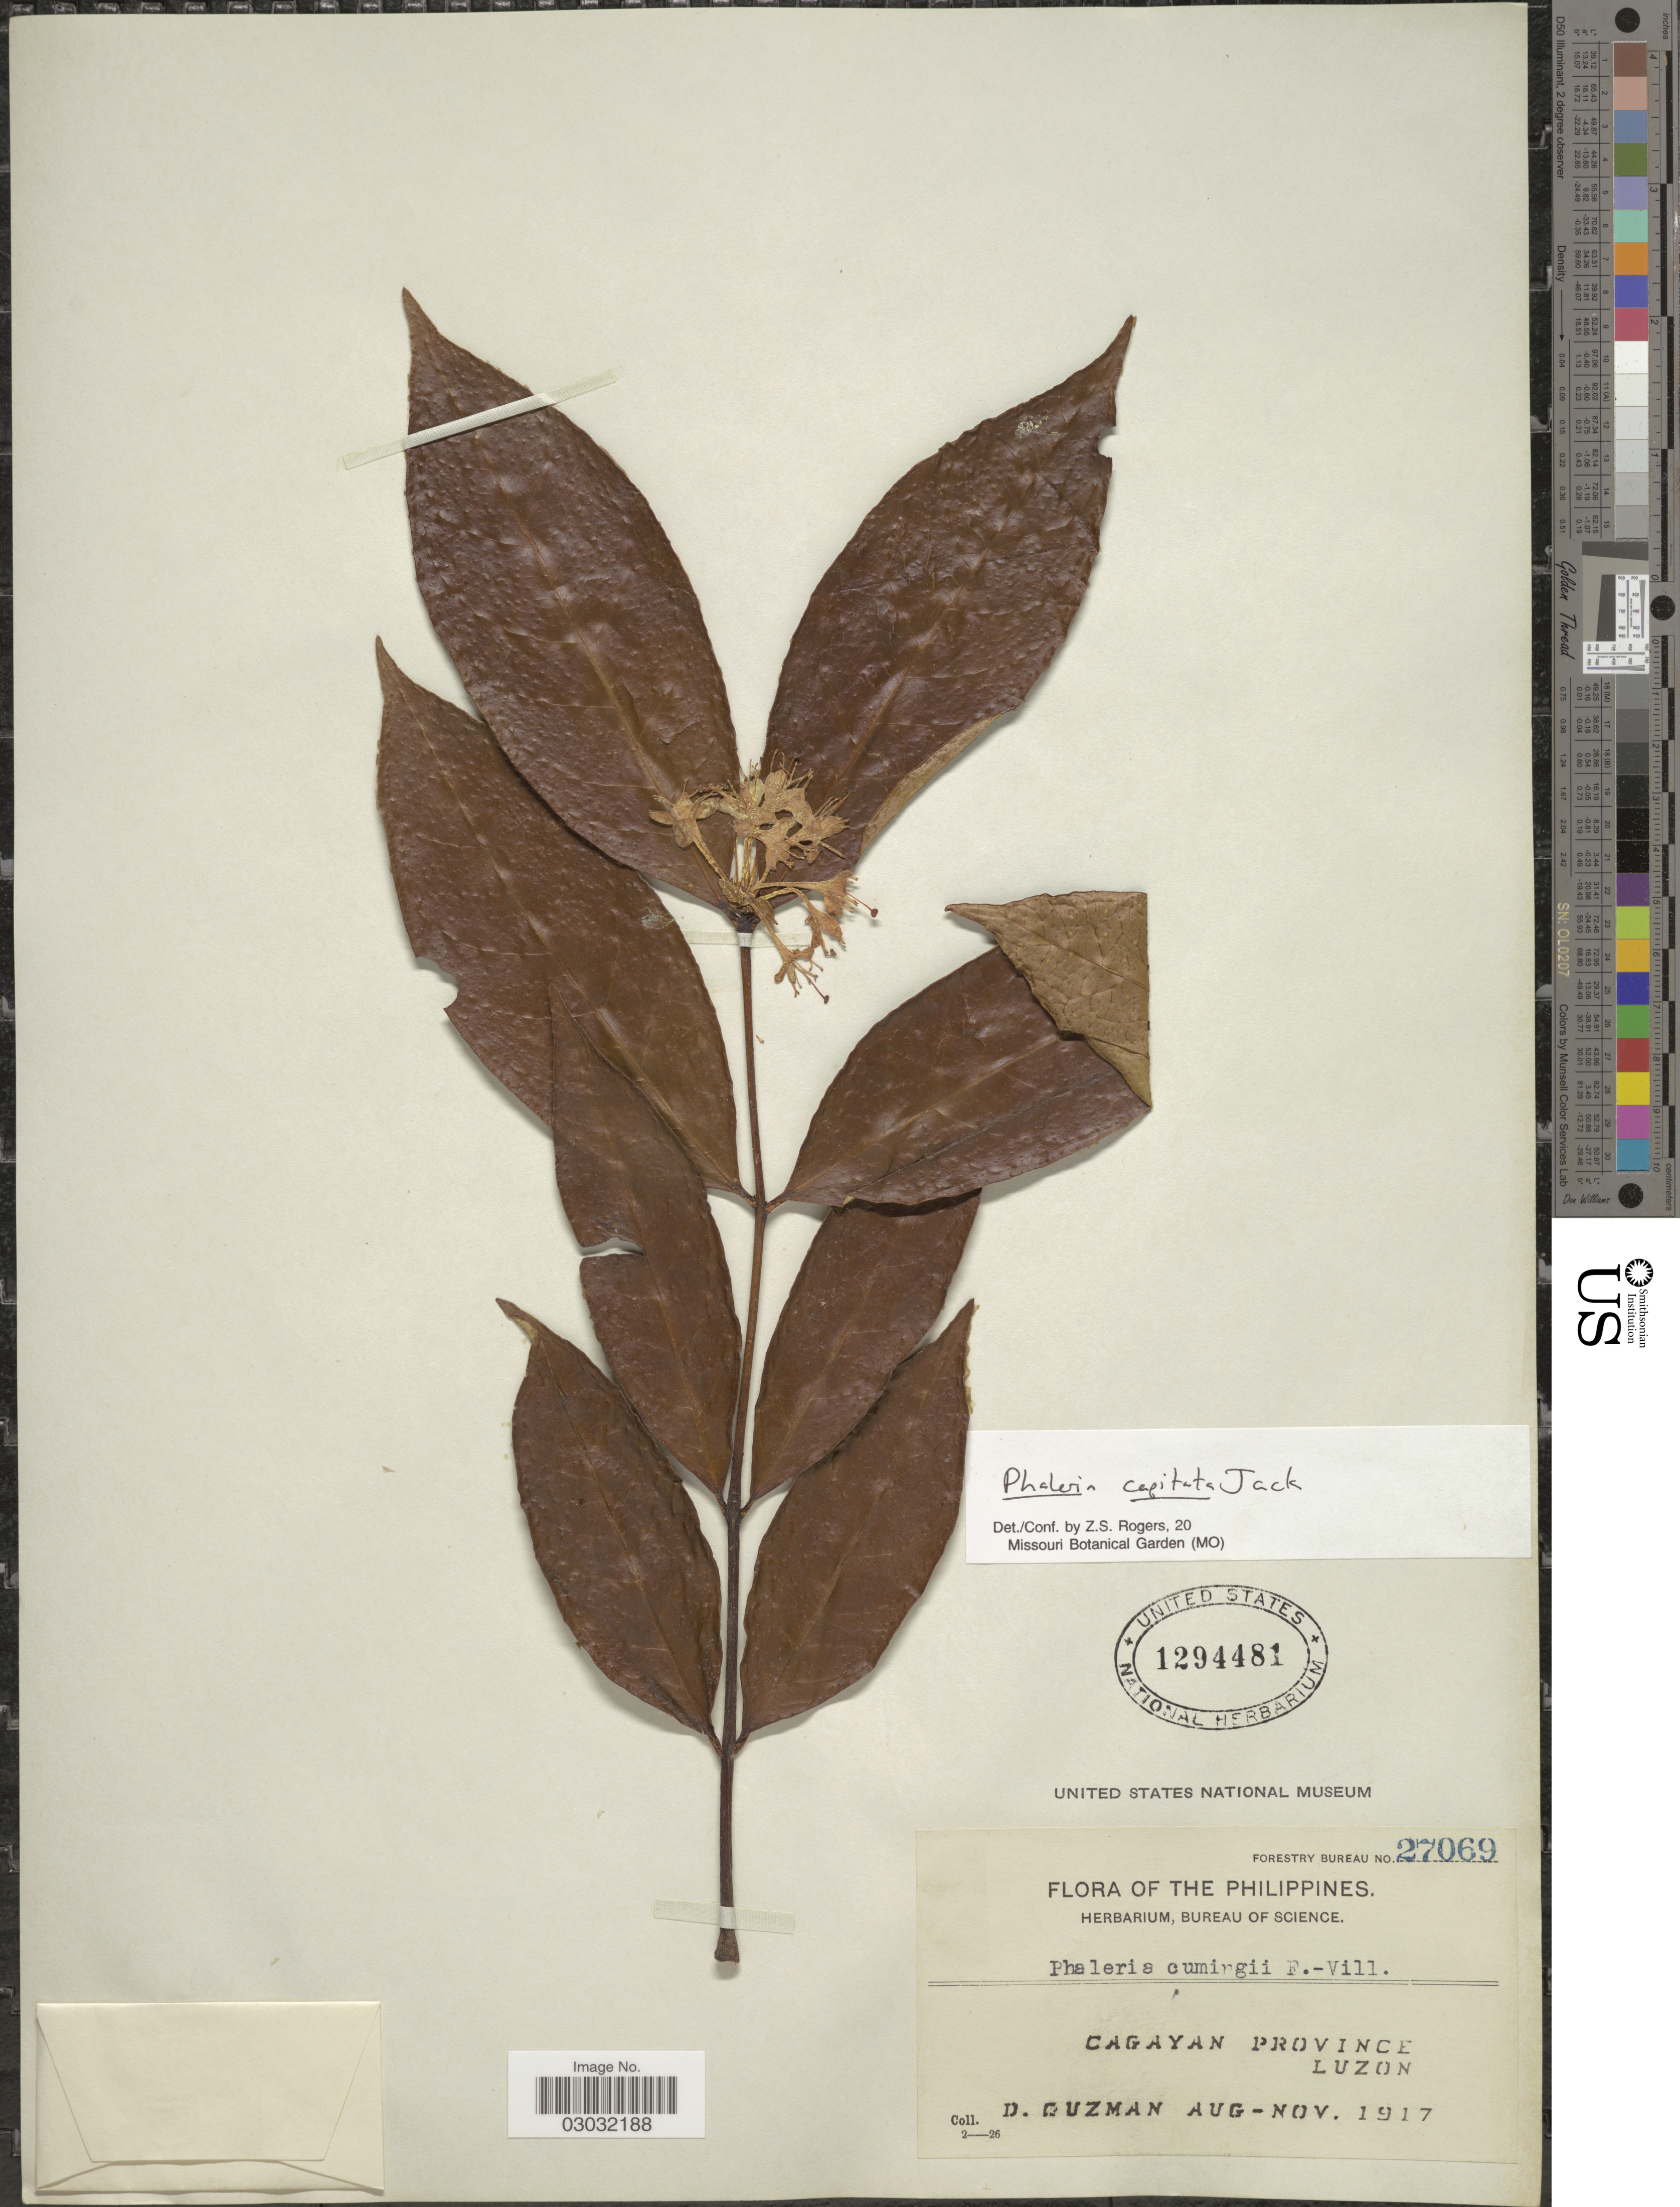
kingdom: Plantae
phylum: Tracheophyta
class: Magnoliopsida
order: Malvales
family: Thymelaeaceae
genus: Phaleria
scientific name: Phaleria capitata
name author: Jack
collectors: D. Guzman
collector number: Forestry Bureau 27069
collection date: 1917-08/1917-11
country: Philippines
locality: Cagayan Province. Luzon.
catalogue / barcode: US 1294481